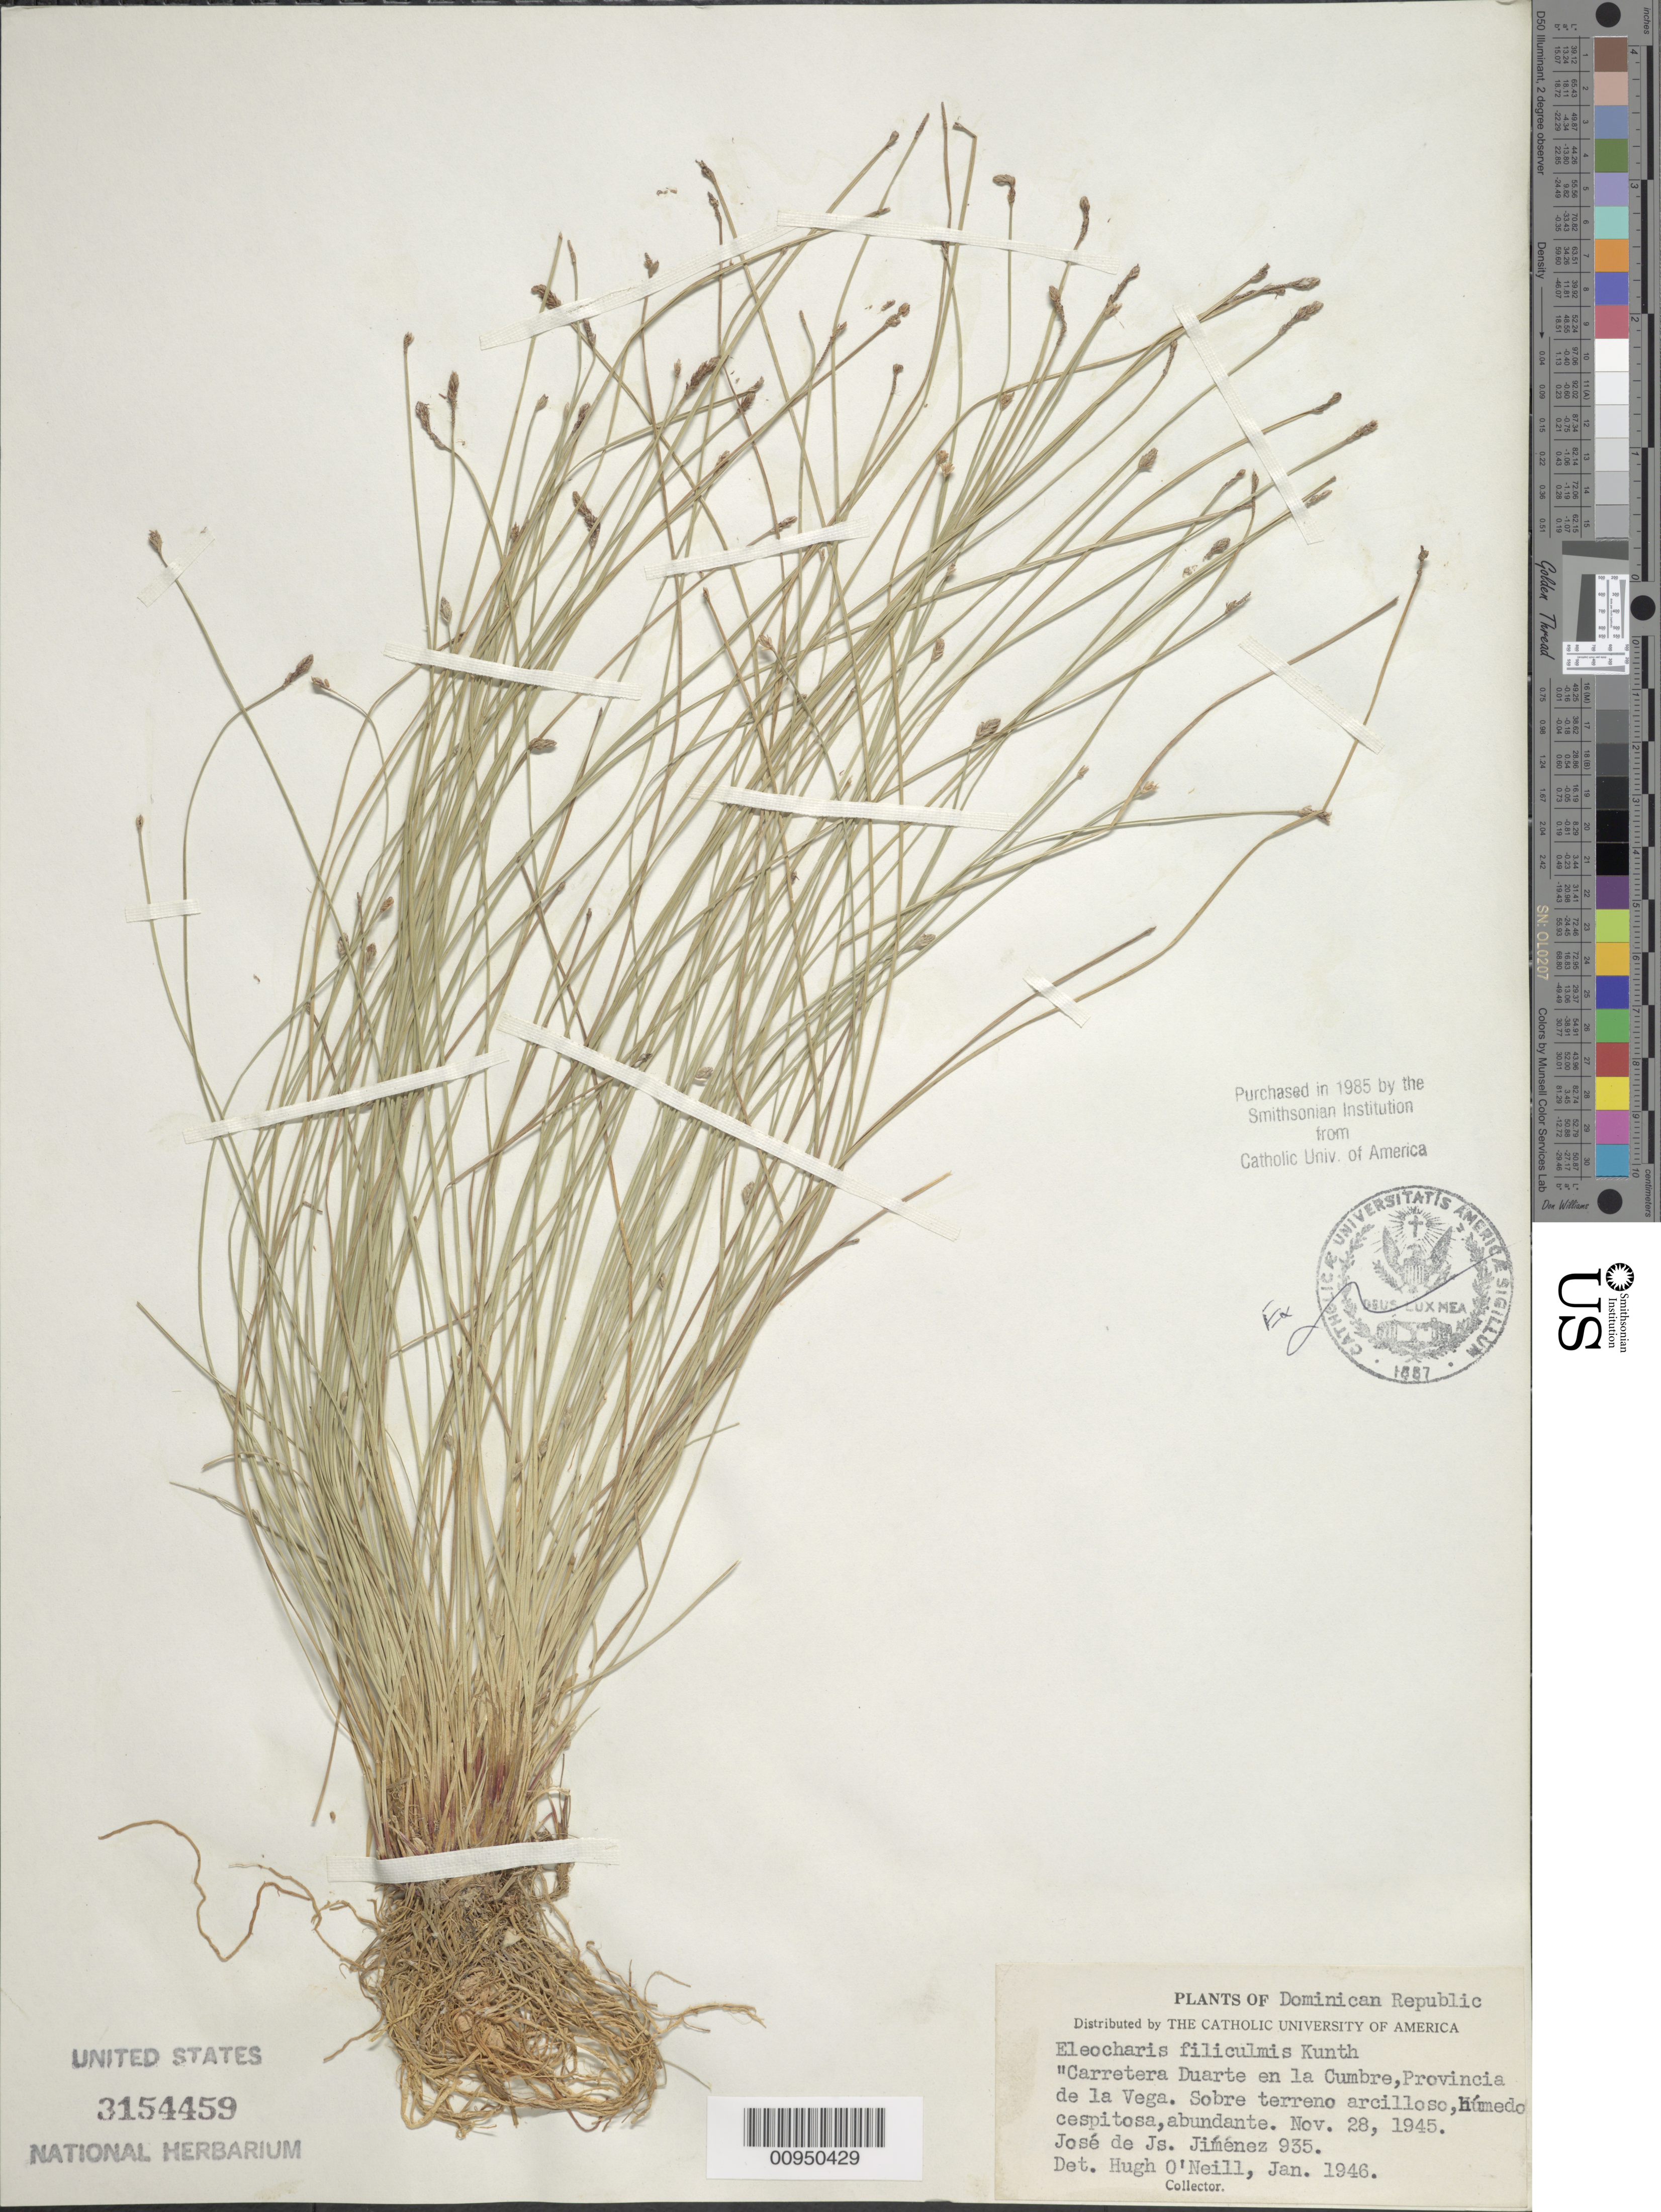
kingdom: Plantae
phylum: Tracheophyta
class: Liliopsida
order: Poales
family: Cyperaceae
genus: Eleocharis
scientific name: Eleocharis filiculmis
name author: Kunth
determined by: O'neil, H.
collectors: J. J. Jiménez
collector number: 935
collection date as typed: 28 Nov 1945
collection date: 1945-11-28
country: Dominican Republic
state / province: La Vega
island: Hispaniola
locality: Carretera Duarte en la Cumbre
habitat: Sobre terreno arcilloso, húmedo cespitosa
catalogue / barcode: US 3154459